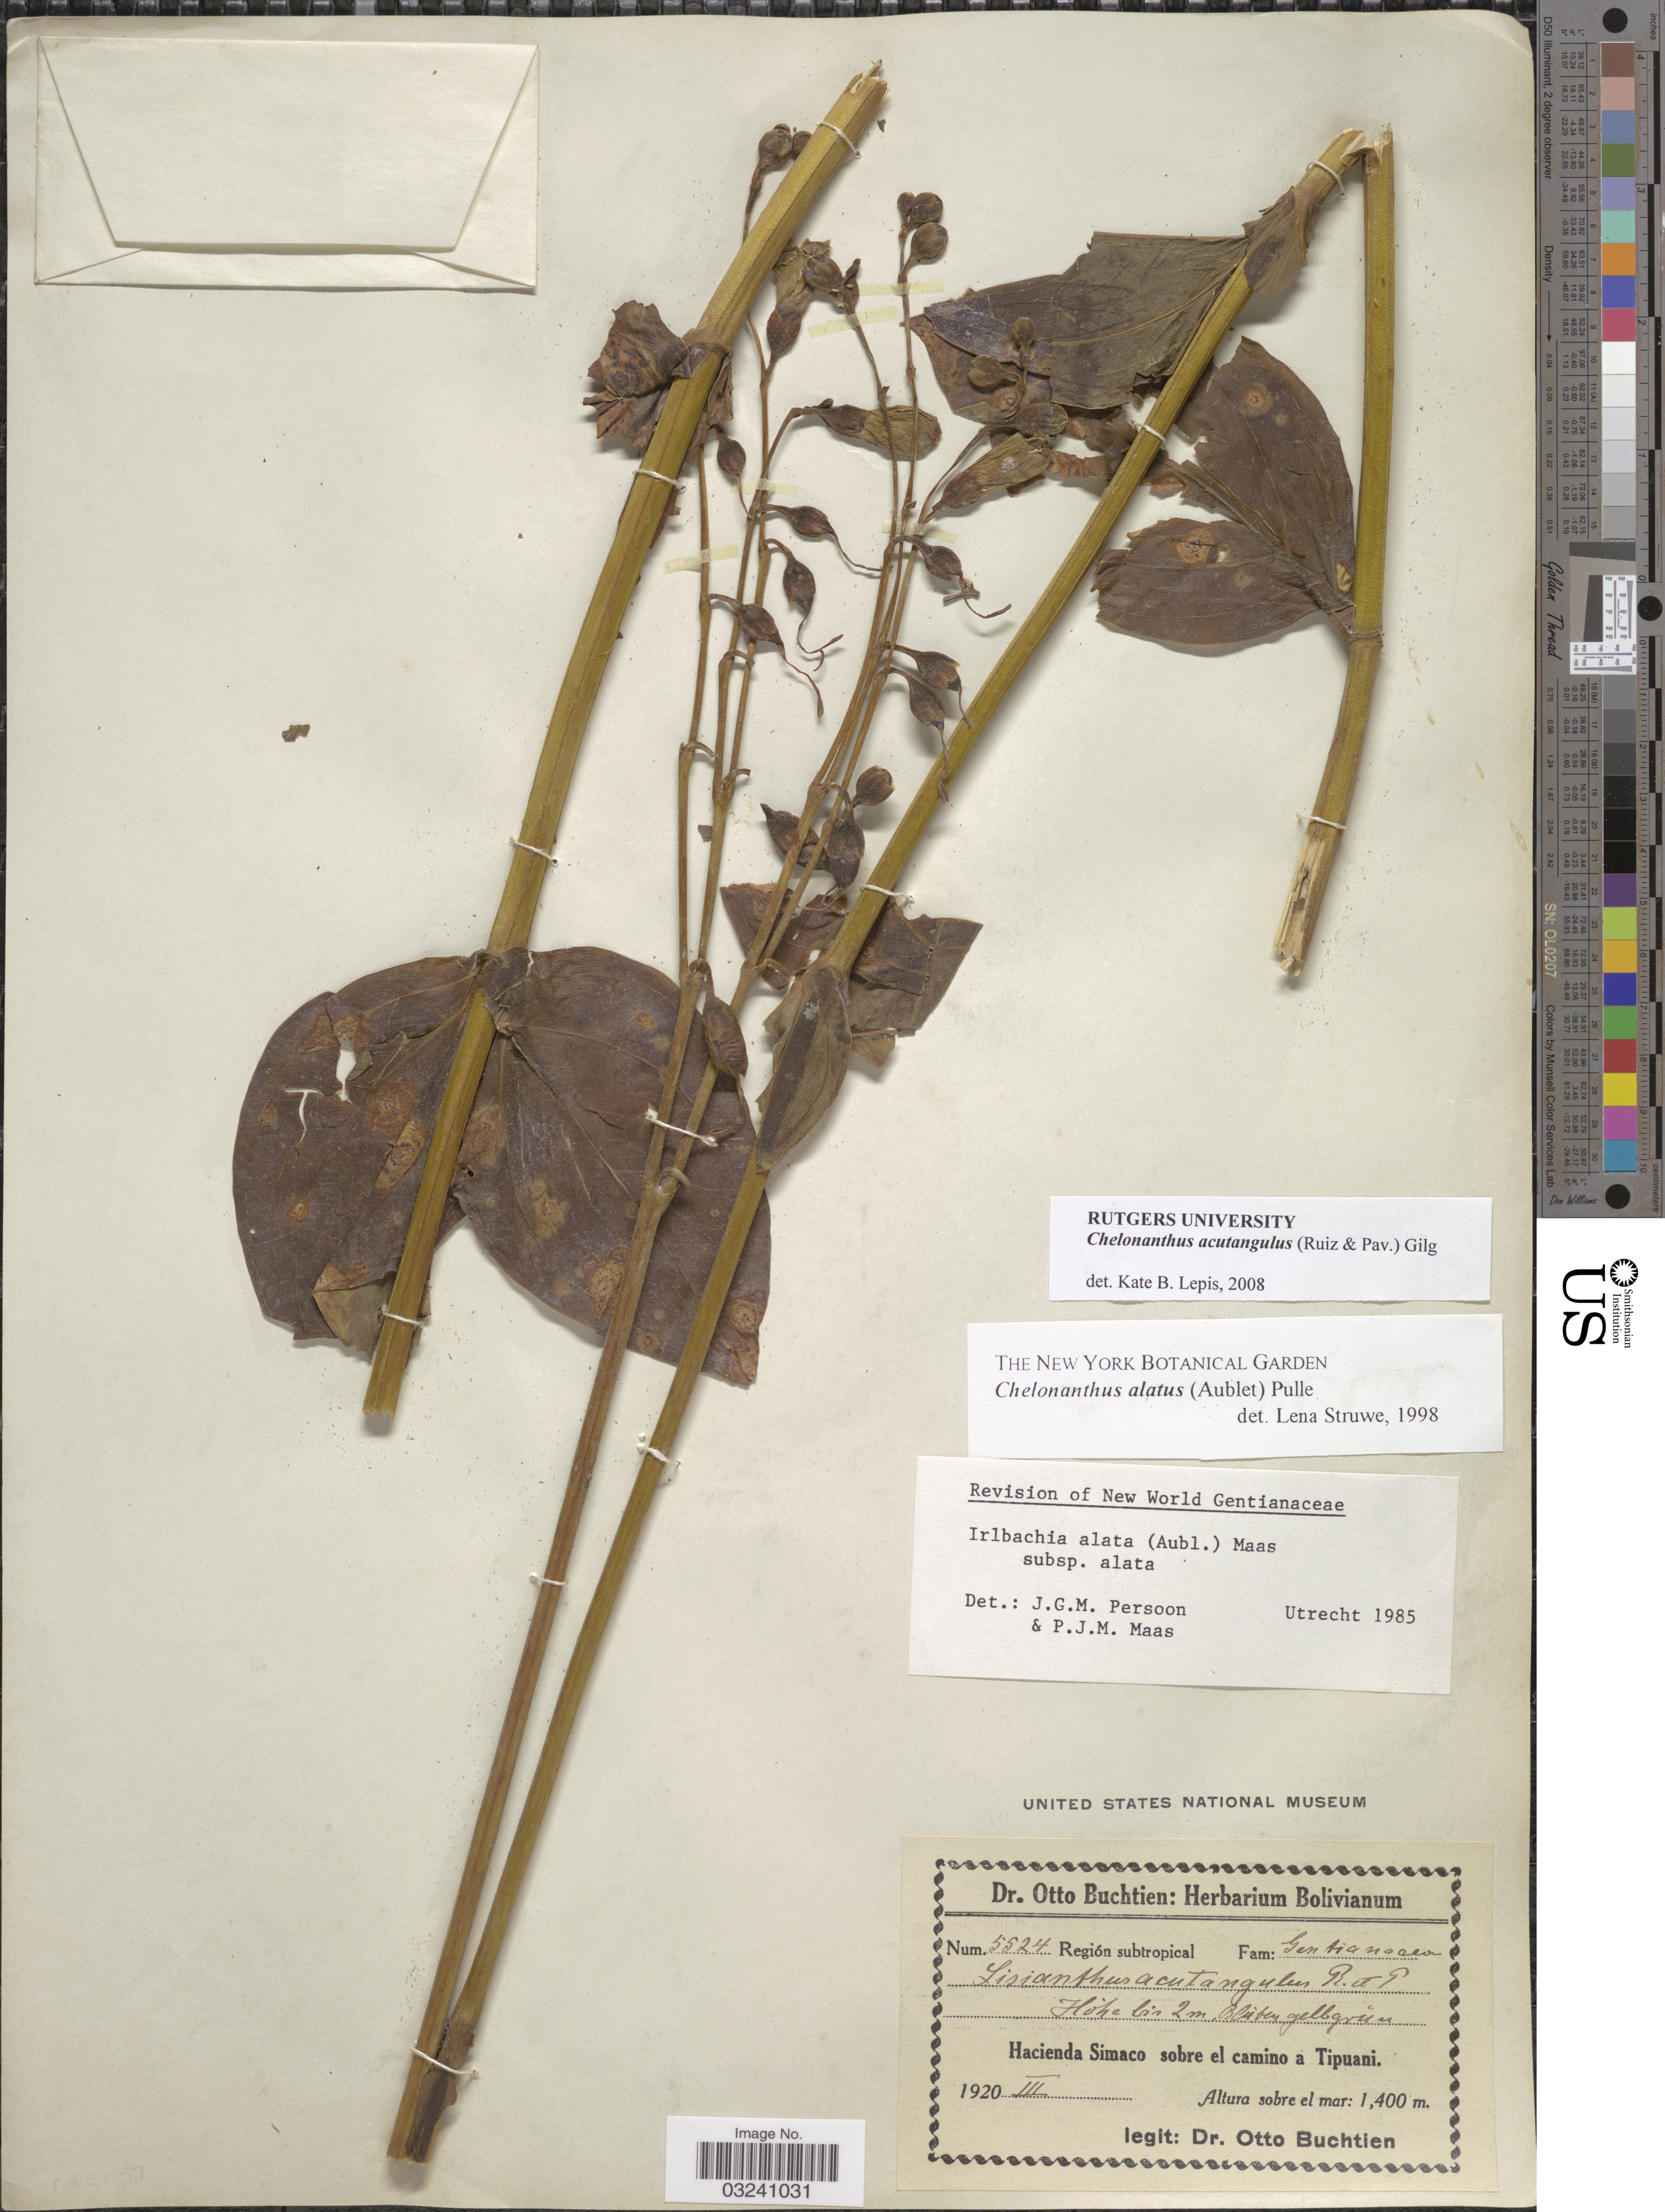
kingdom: Plantae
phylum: Tracheophyta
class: Magnoliopsida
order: Gentianales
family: Gentianaceae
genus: Chelonanthus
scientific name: Chelonanthus acutangulus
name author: (Ruiz & Pav.) Gilg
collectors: O. Buchtien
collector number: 5524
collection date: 1920-03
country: Bolivia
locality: Hacienda Simaco sobre el camino a Tipuani.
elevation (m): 1400